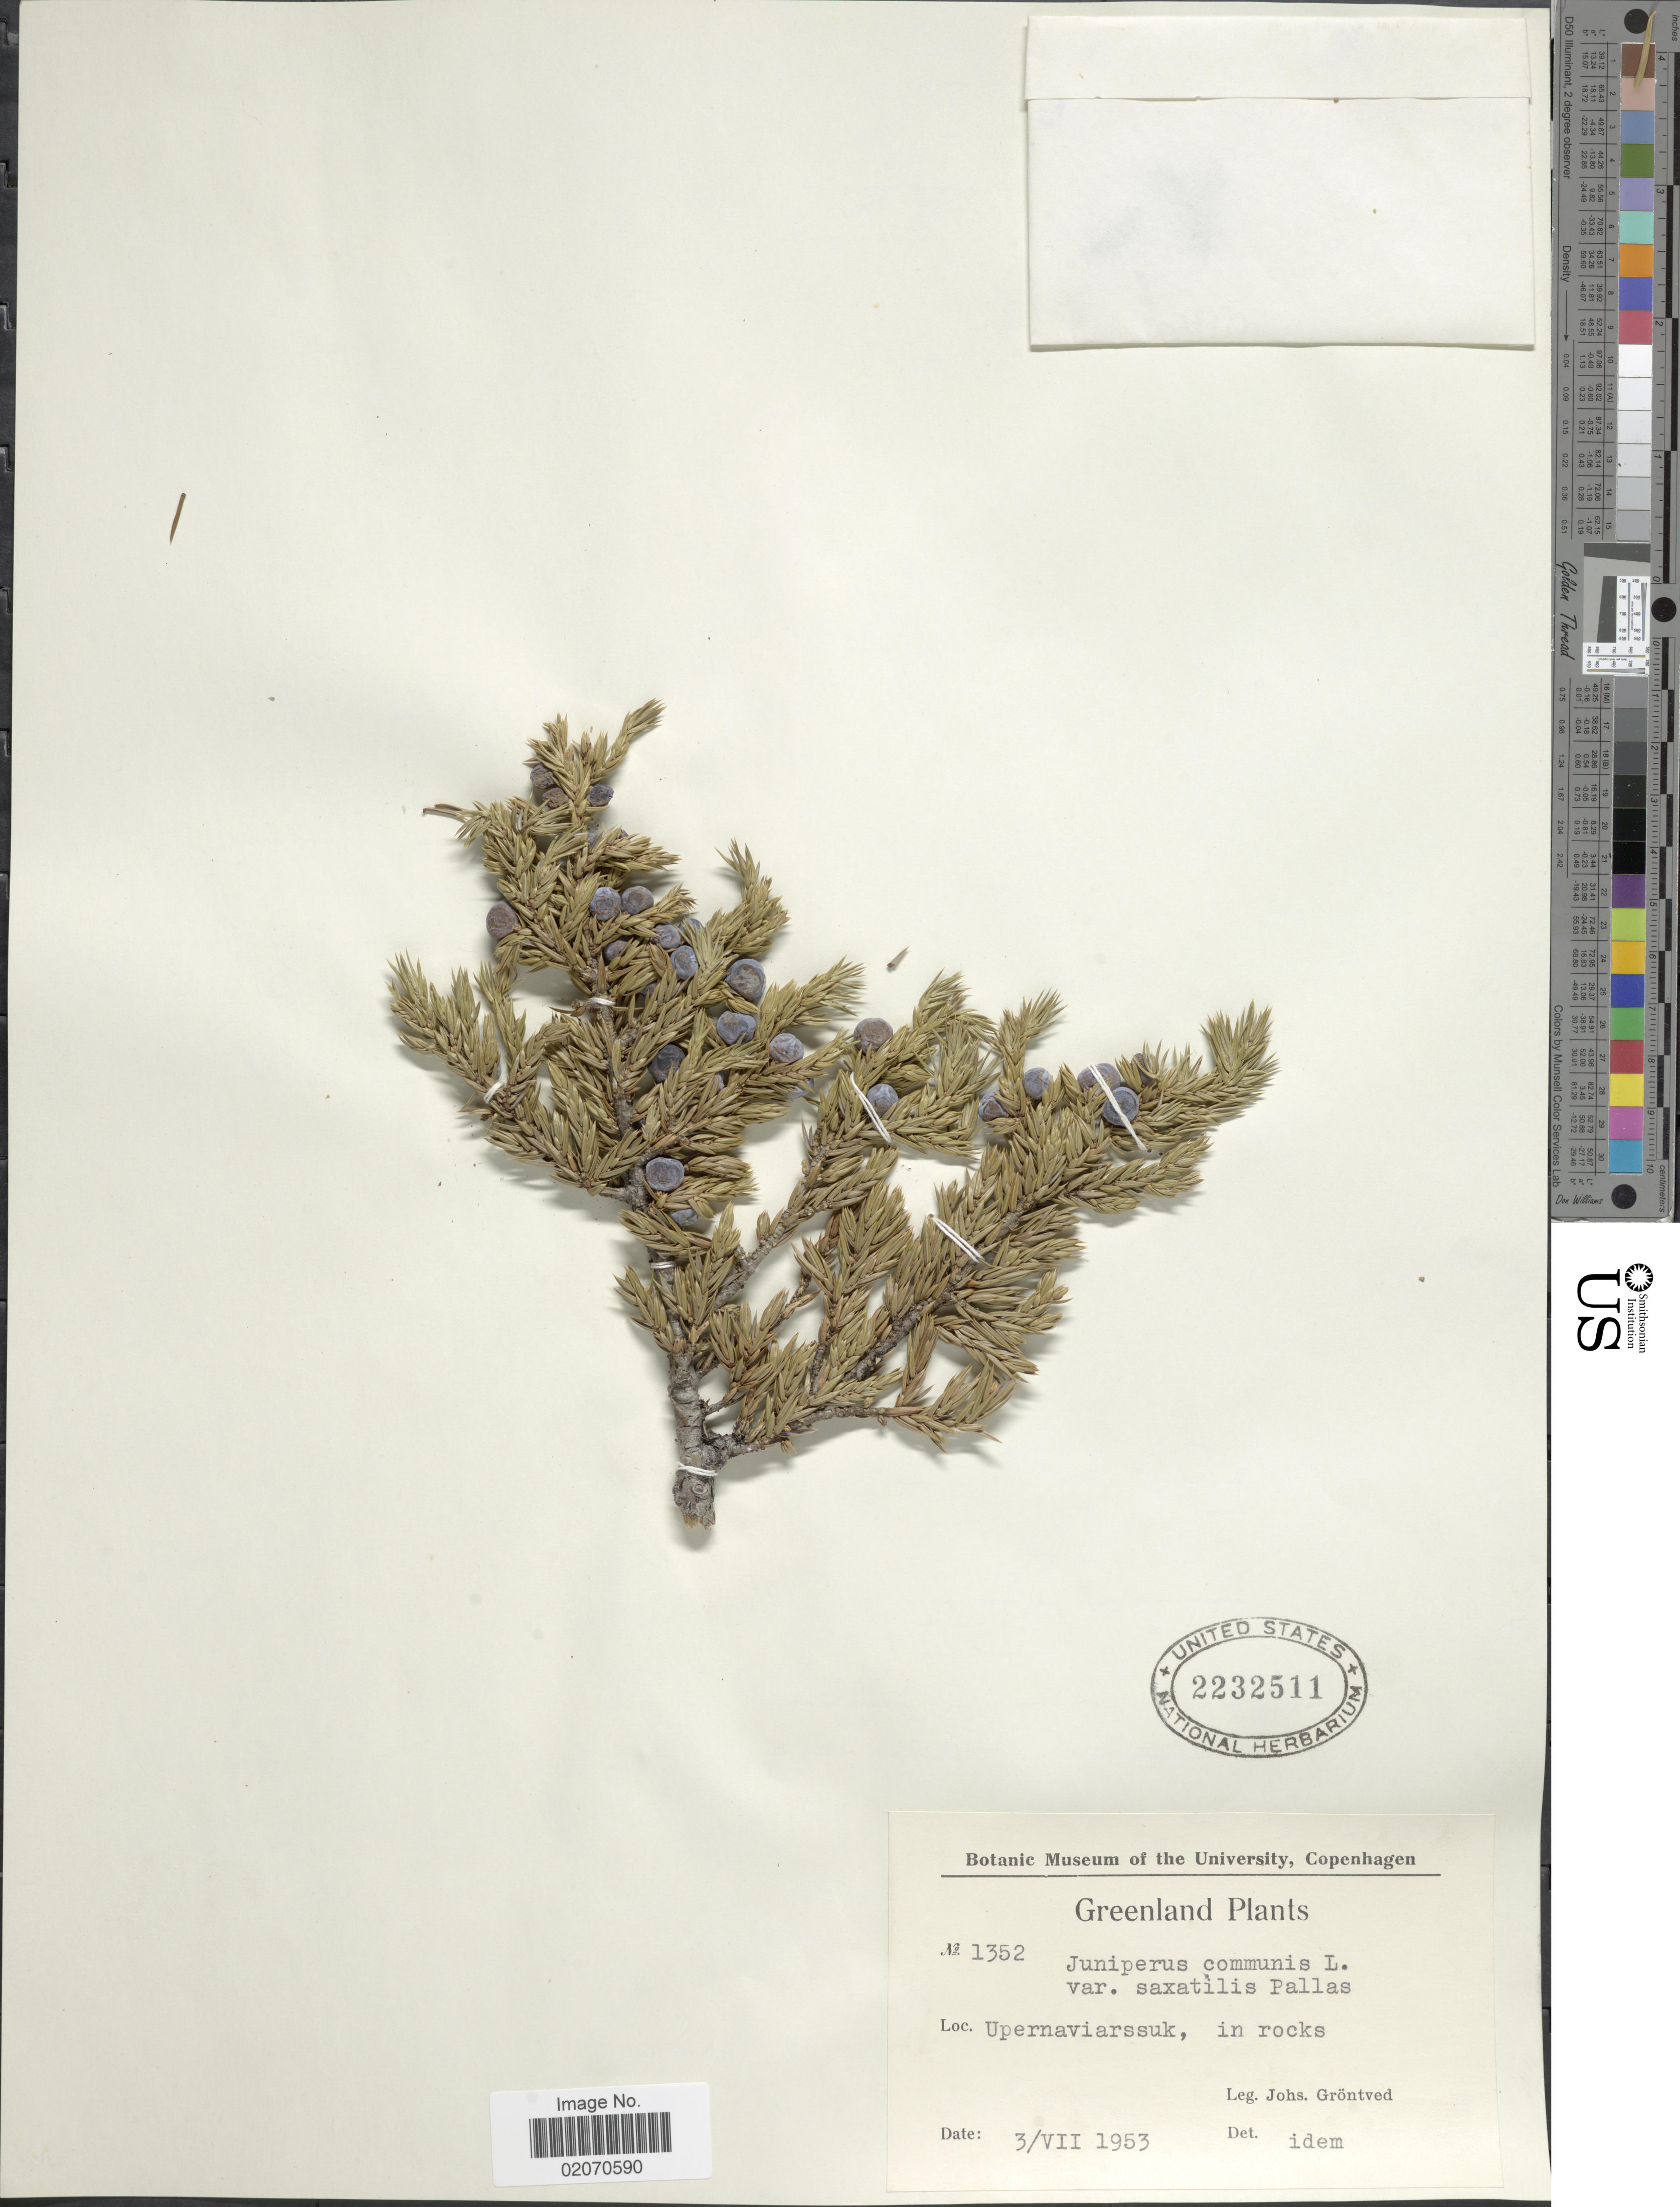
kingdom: Plantae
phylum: Tracheophyta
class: Pinopsida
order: Pinales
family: Cupressaceae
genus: Juniperus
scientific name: Juniperus communis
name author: L.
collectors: J. Gröntved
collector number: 1352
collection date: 1953-07-03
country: Greenland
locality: Upernaviarssuk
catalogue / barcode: US 2232511